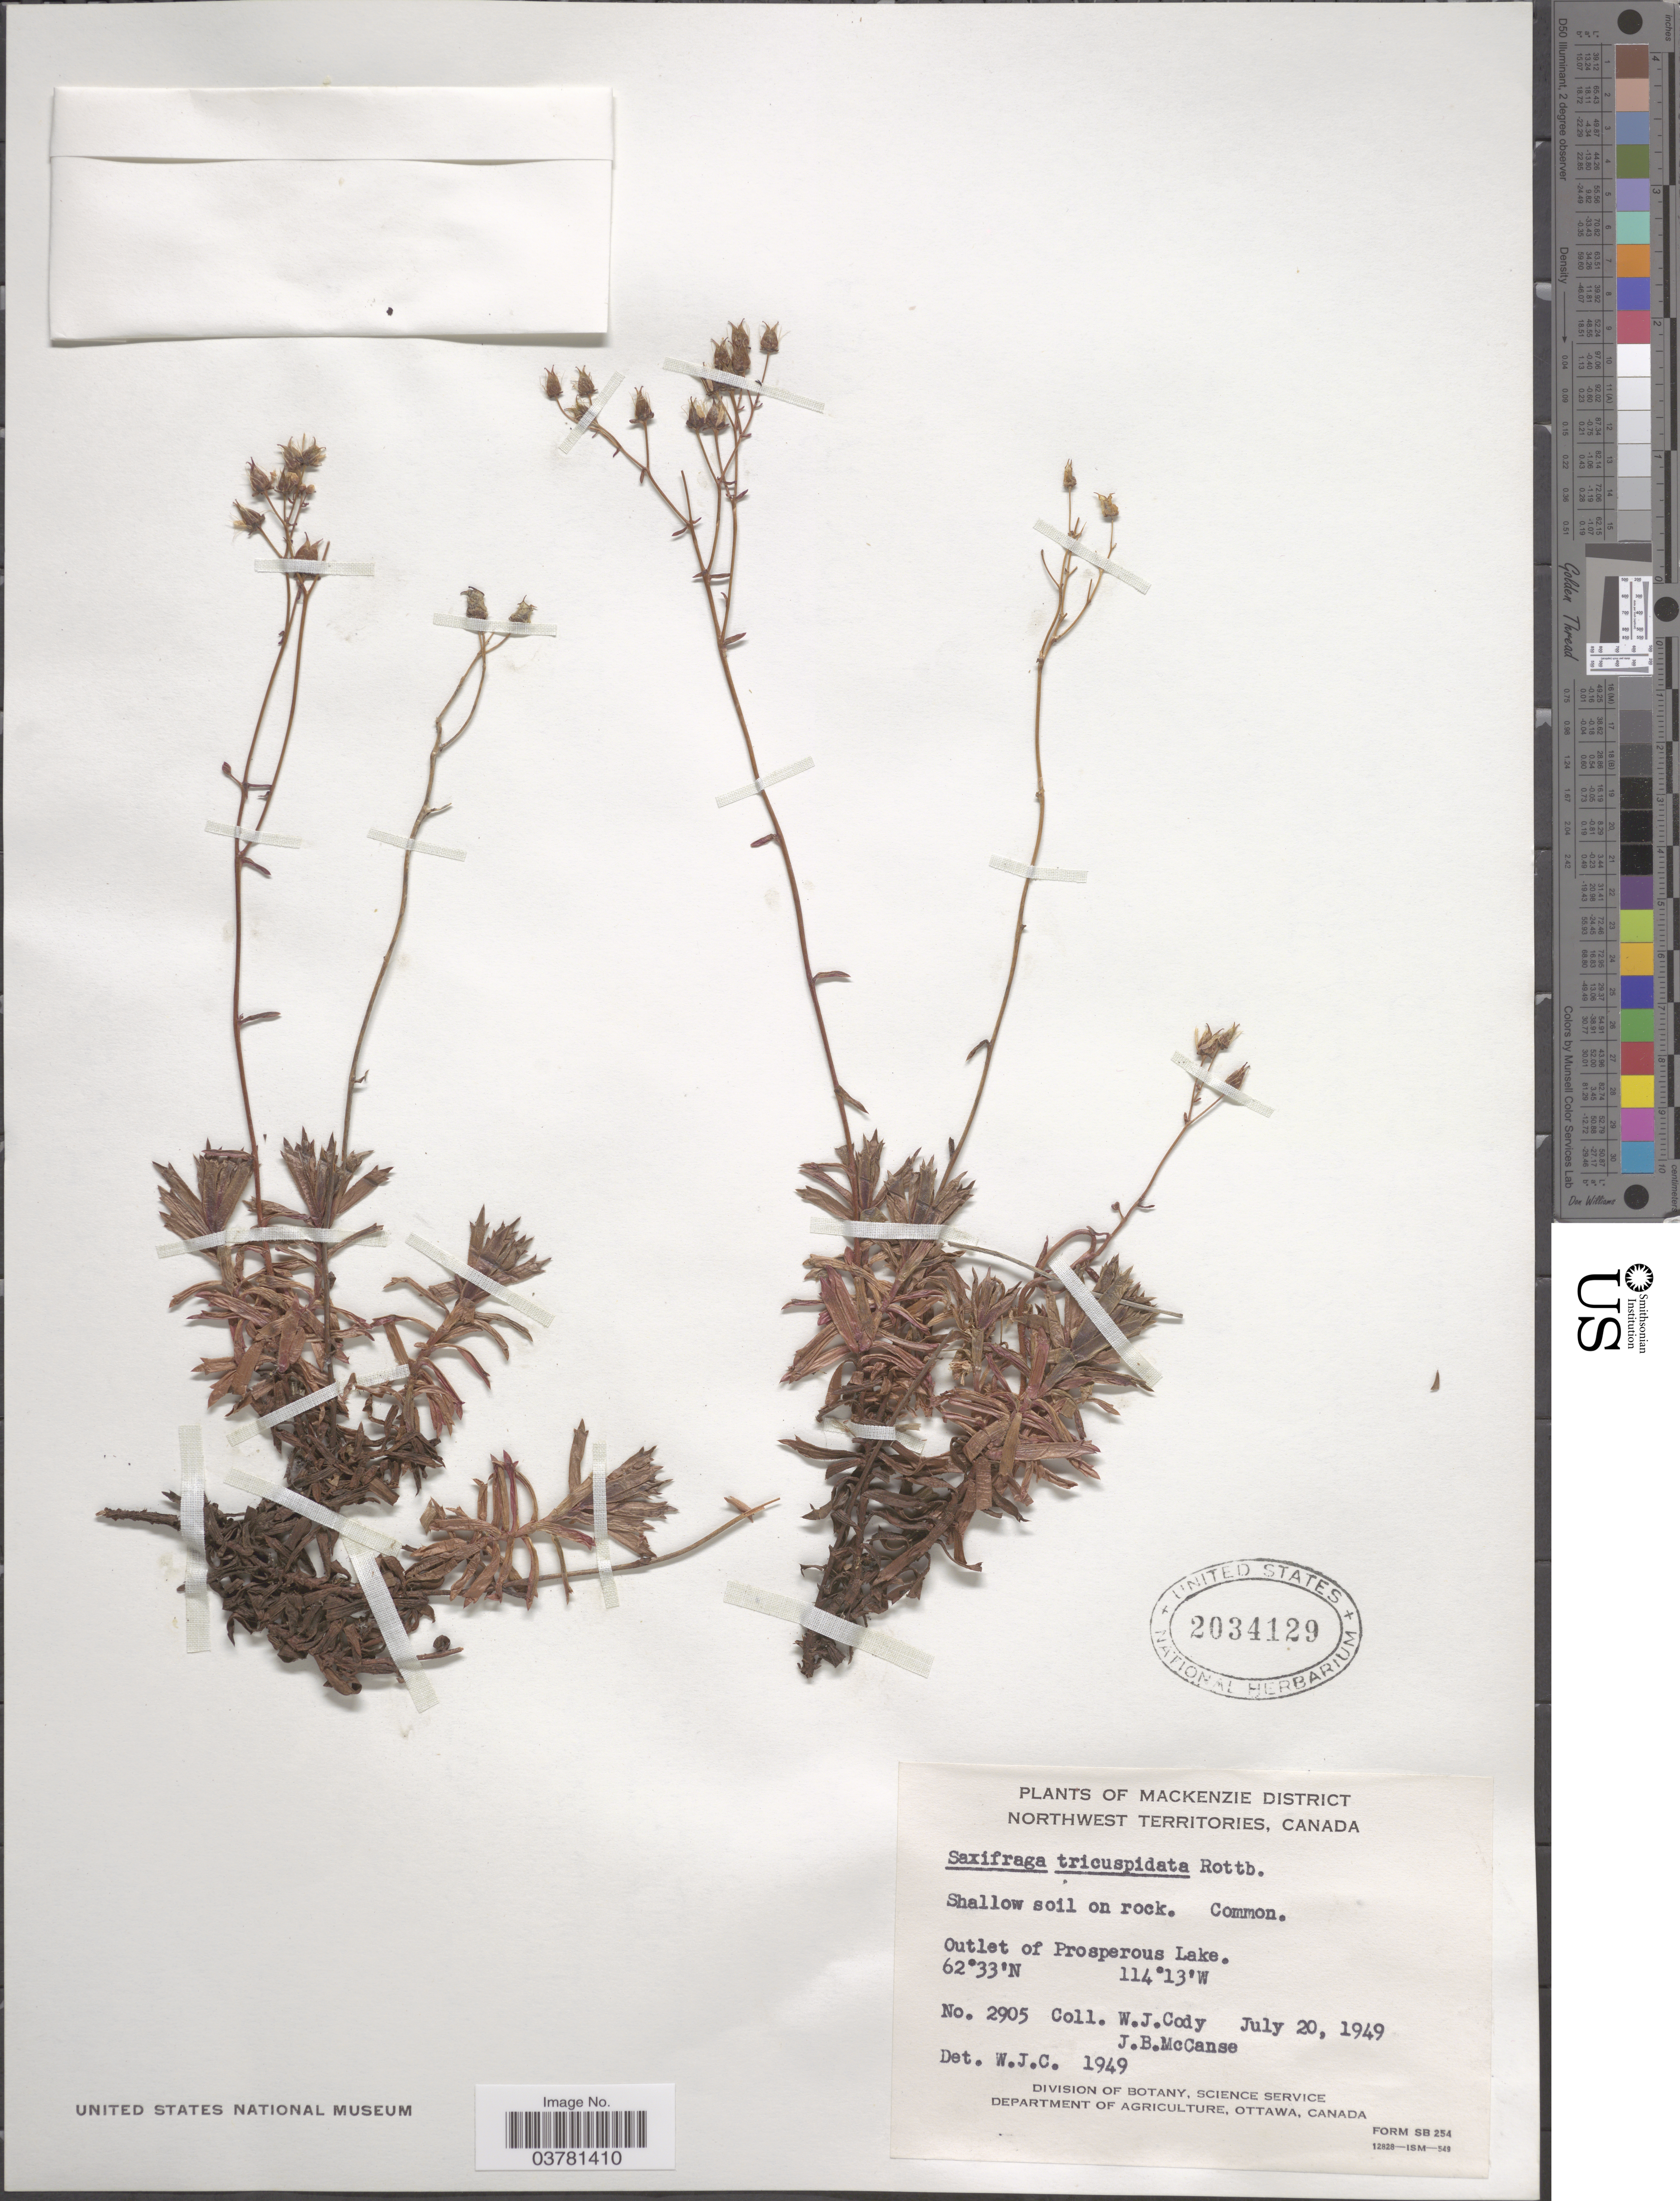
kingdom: Plantae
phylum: Tracheophyta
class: Magnoliopsida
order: Saxifragales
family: Saxifragaceae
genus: Saxifraga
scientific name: Saxifraga tricuspidata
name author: Rottb.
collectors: W. Cody & J. McCanse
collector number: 2905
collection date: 1949-07-20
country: Canada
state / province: Northwest Territories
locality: Mackenzie District. Outlet on Prosperous Lake.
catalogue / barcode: US 2034129